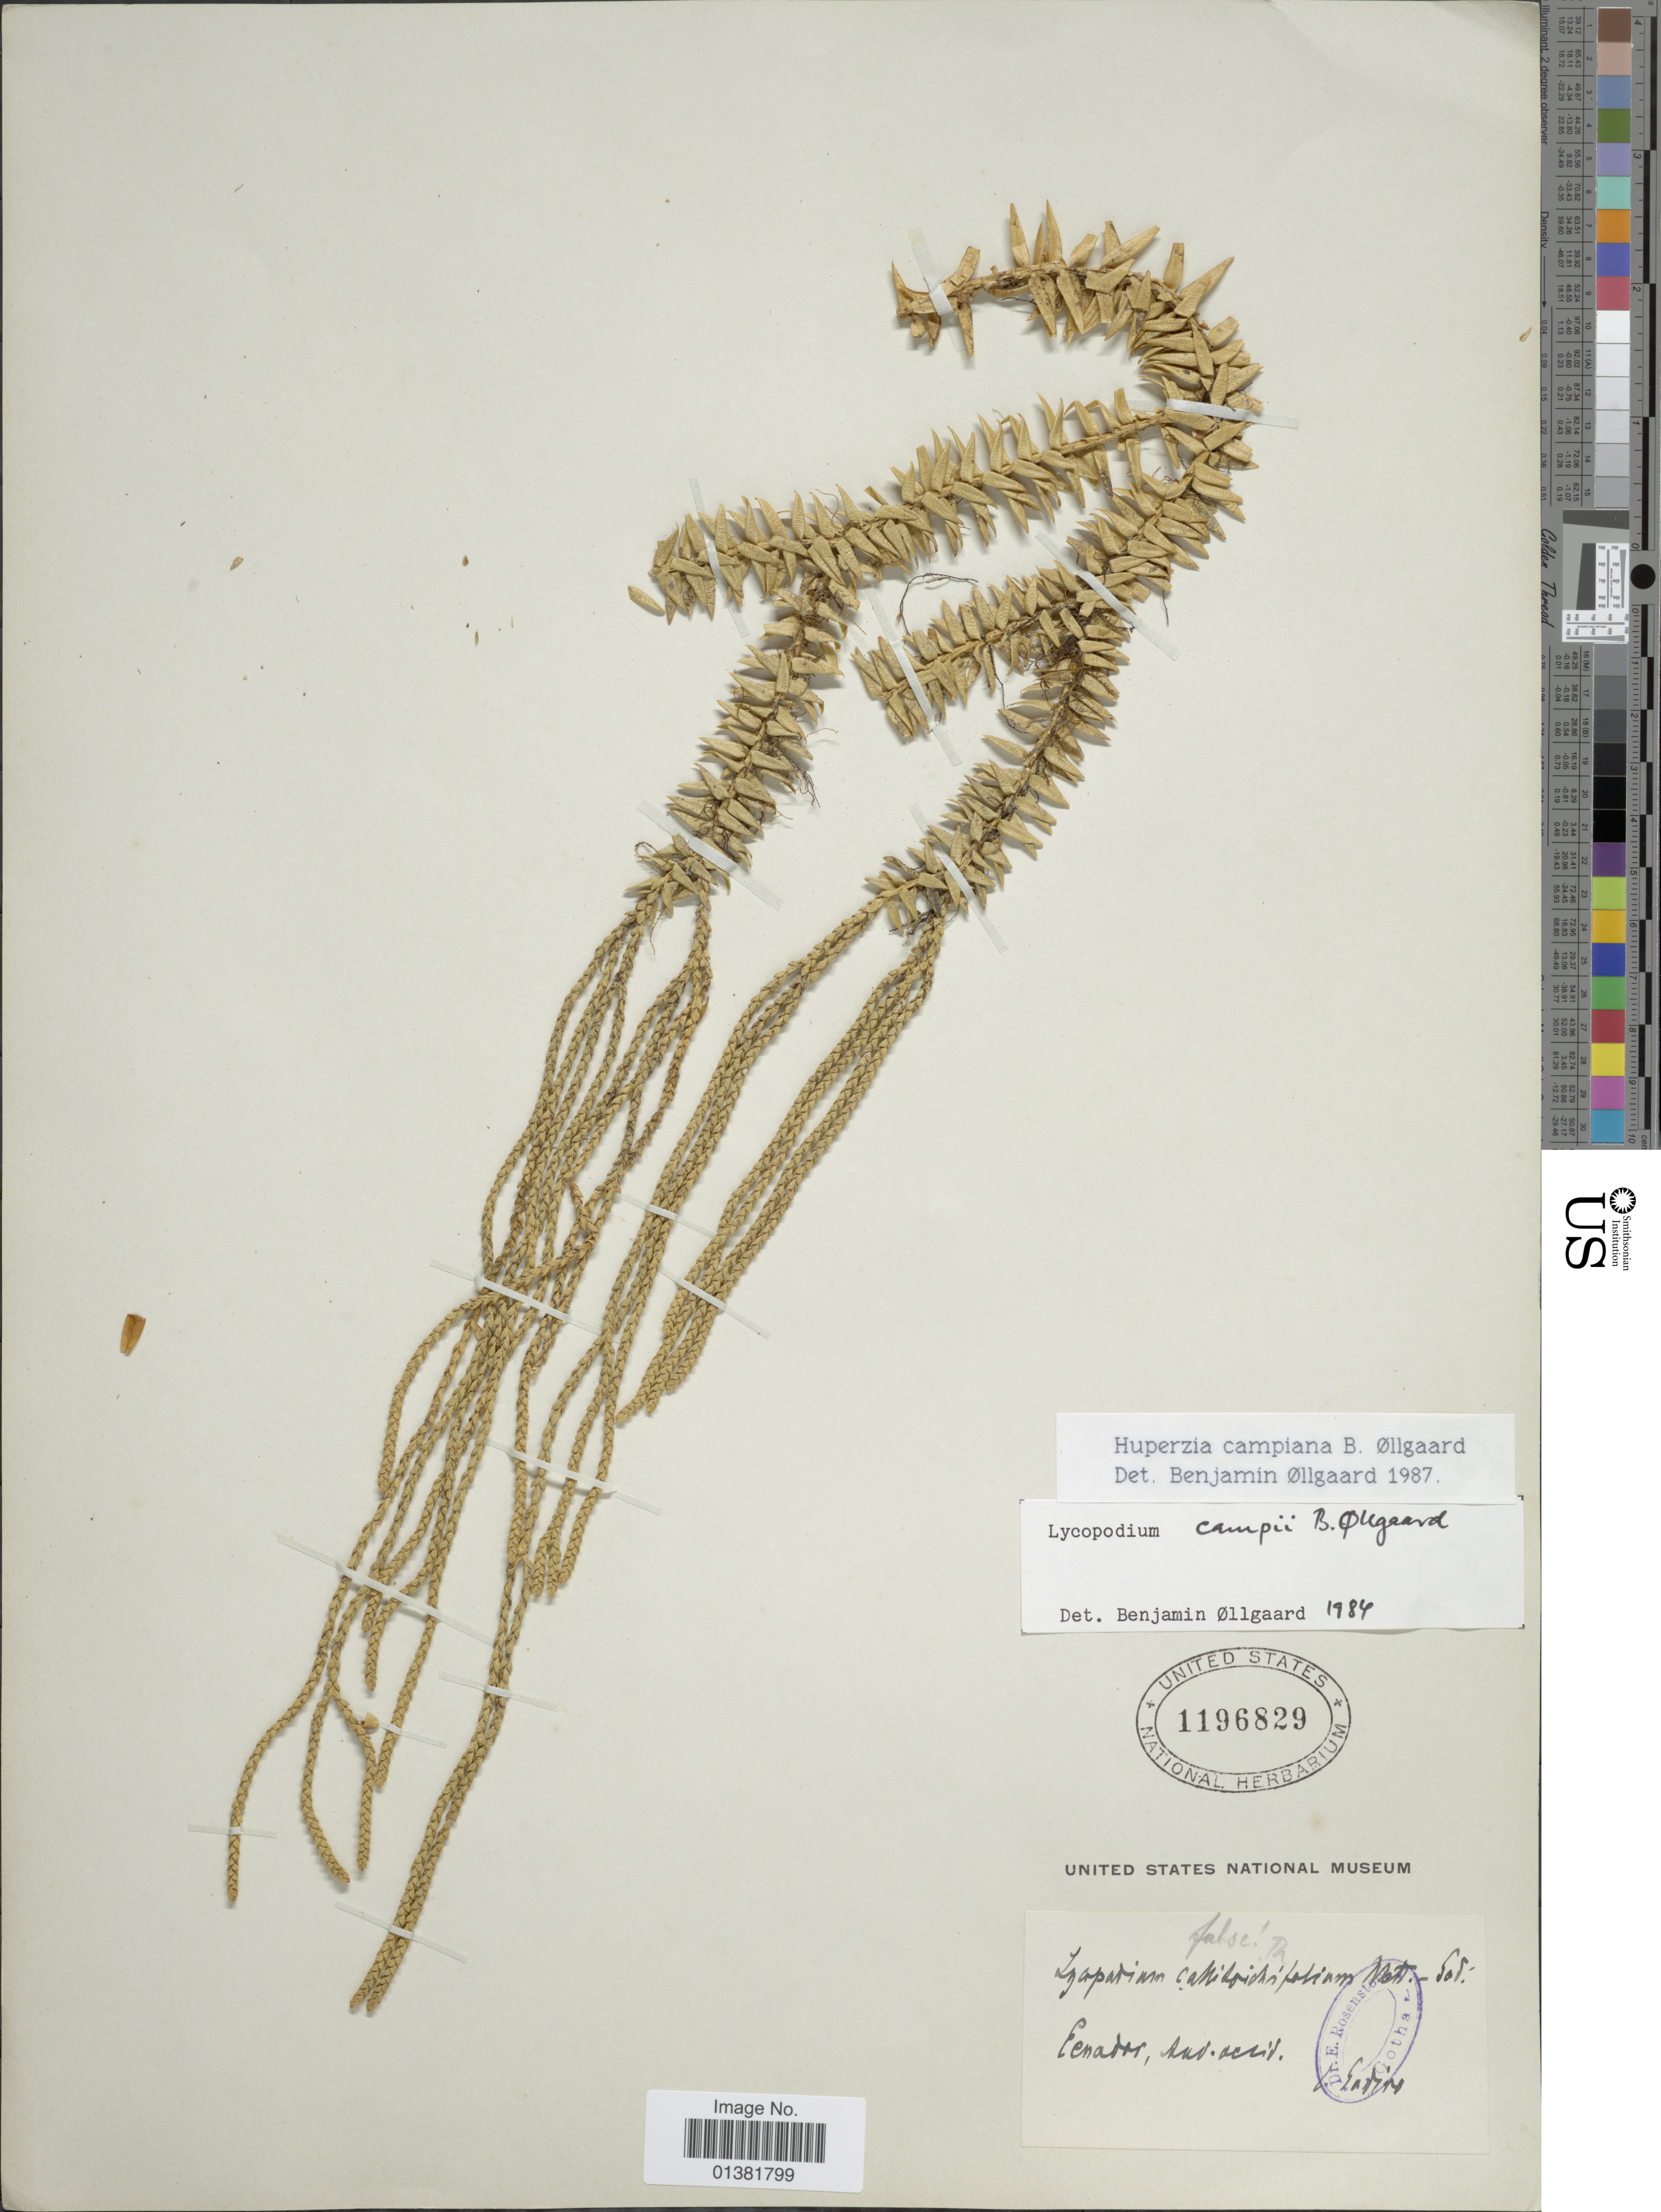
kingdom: Plantae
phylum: Tracheophyta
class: Lycopodiopsida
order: Lycopodiales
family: Lycopodiaceae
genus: Phlegmariurus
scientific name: Phlegmariurus campianus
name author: (B. Øllg.) B. Øllg.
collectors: E. Endiro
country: Ecuador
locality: Aud occid [interpreted]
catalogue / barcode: US 1196829